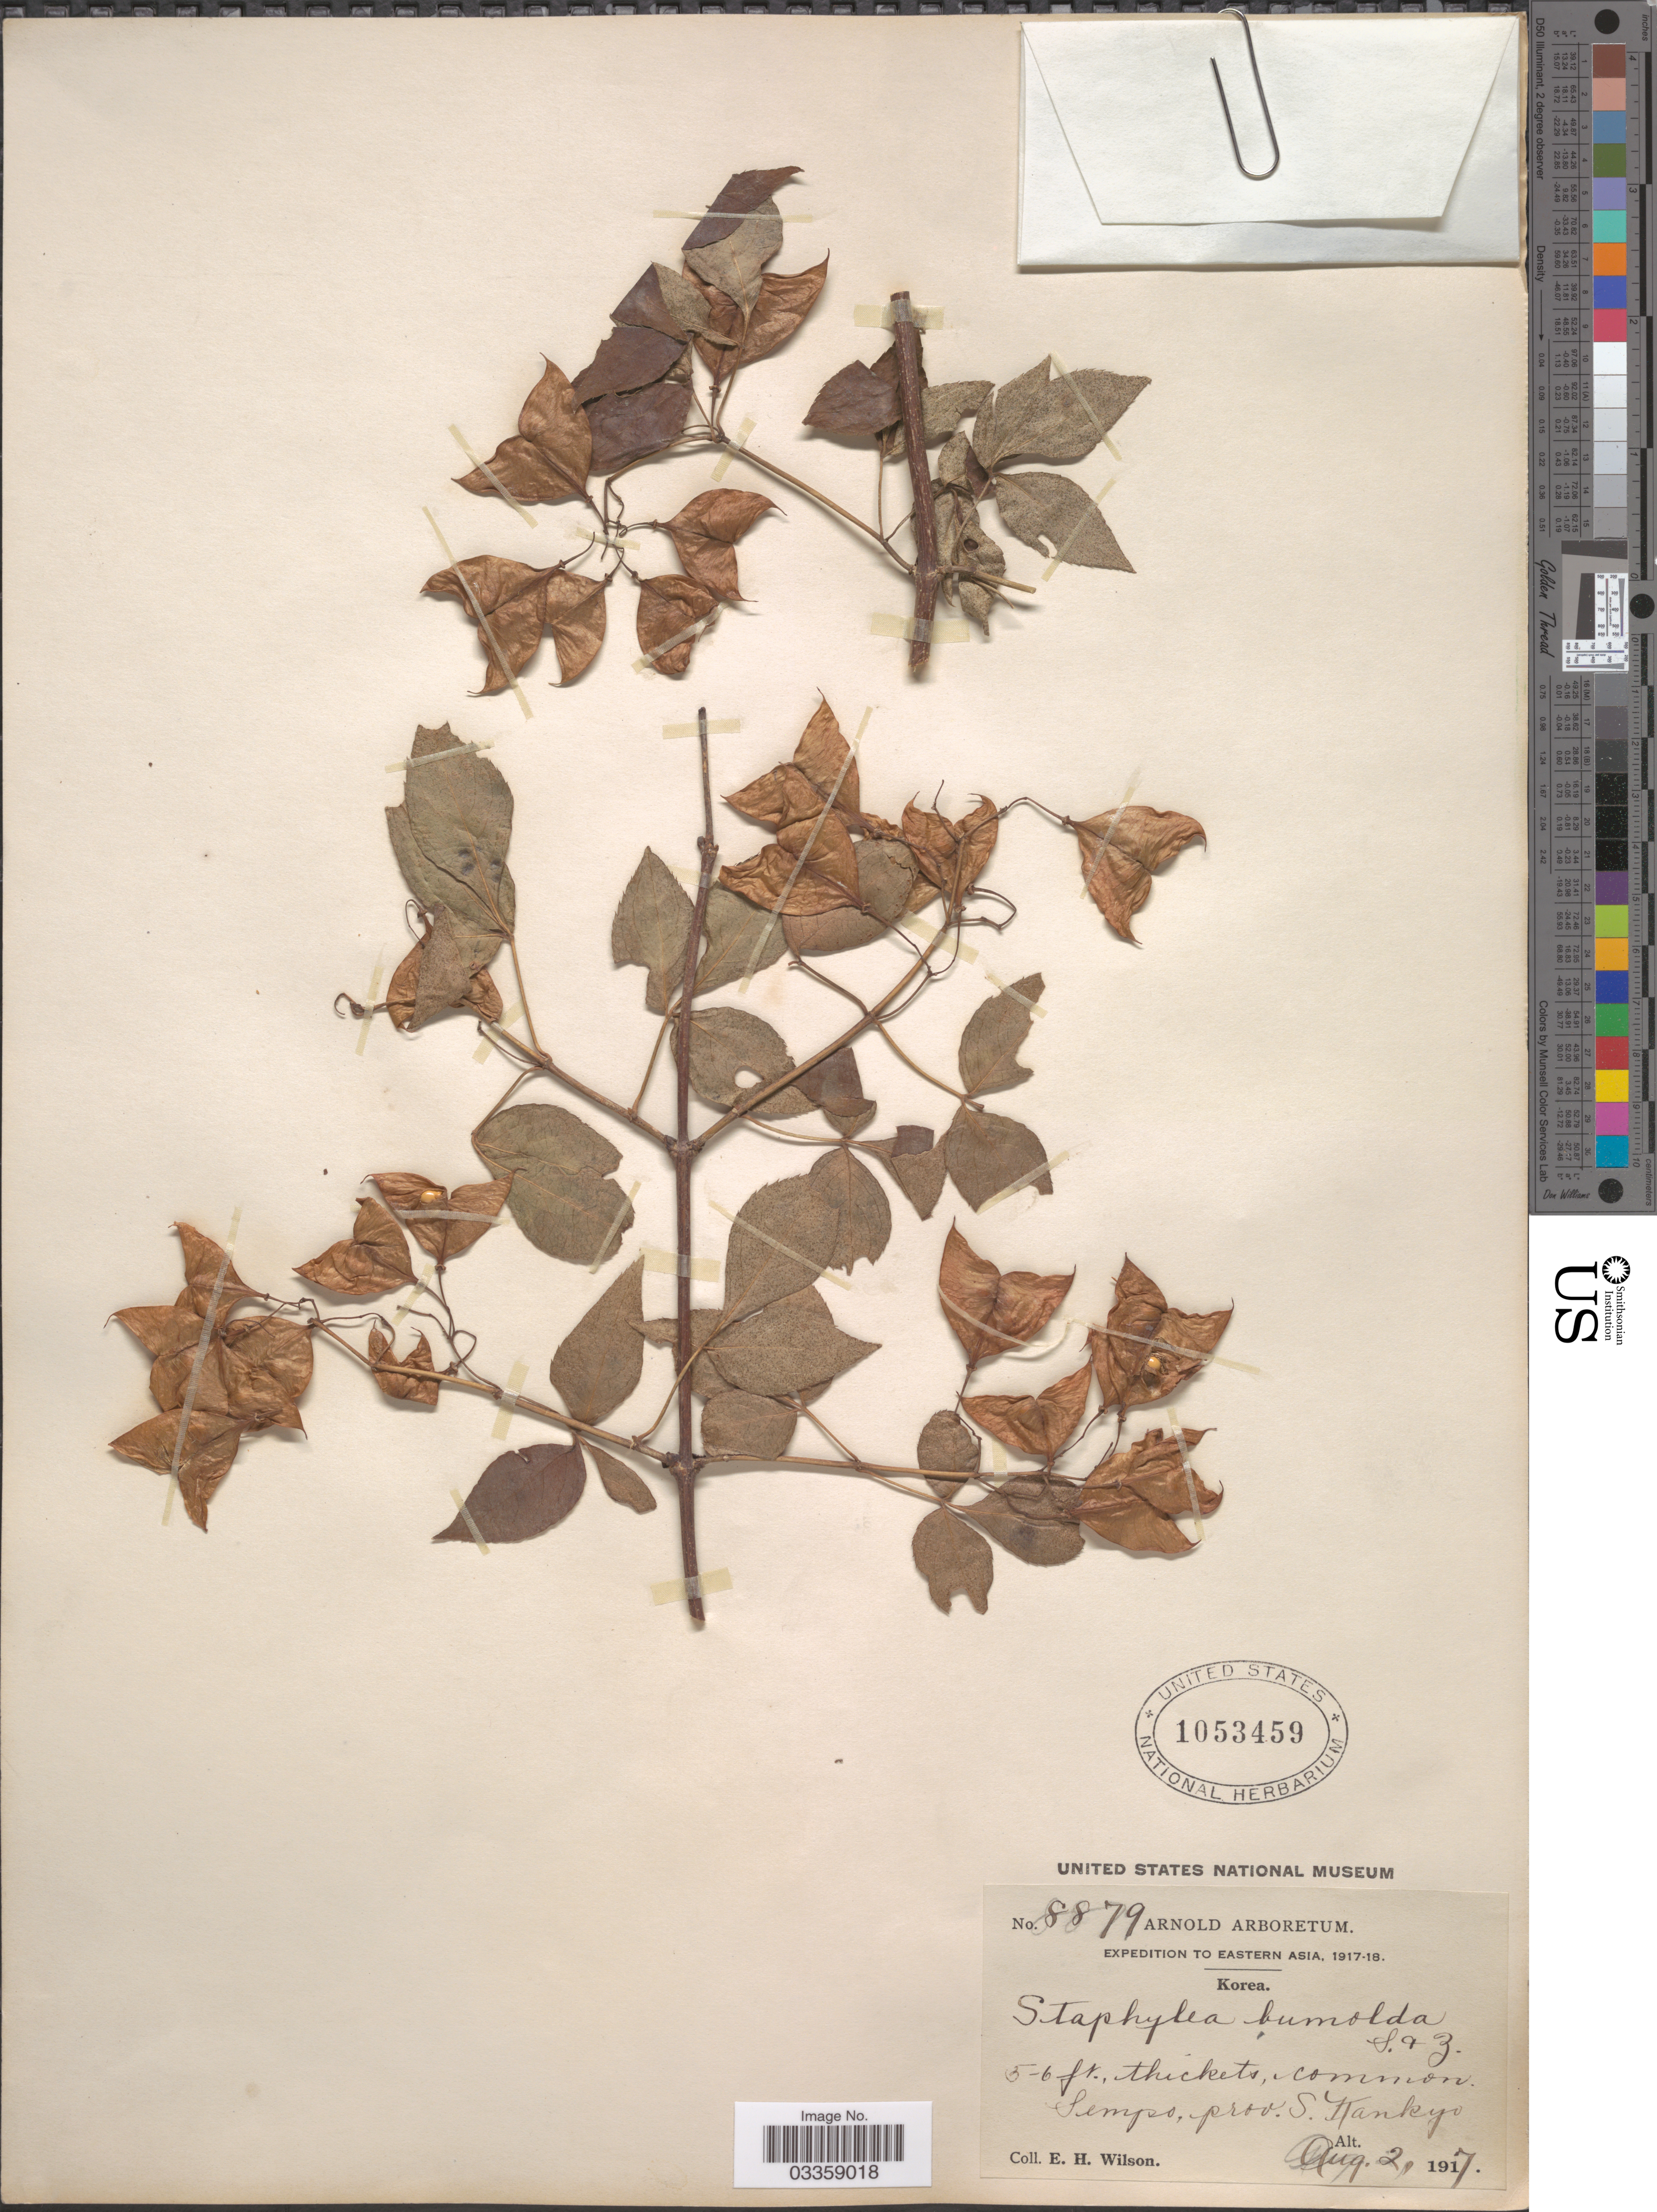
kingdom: Plantae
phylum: Tracheophyta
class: Magnoliopsida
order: Crossosomatales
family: Staphyleaceae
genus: Staphylea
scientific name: Staphylea bumalda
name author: DC.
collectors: E. Wilson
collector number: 8879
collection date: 1917-08-02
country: North Korea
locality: Eastern Asia. Sempo, prov. S. Kankyo.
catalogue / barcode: US 1053459